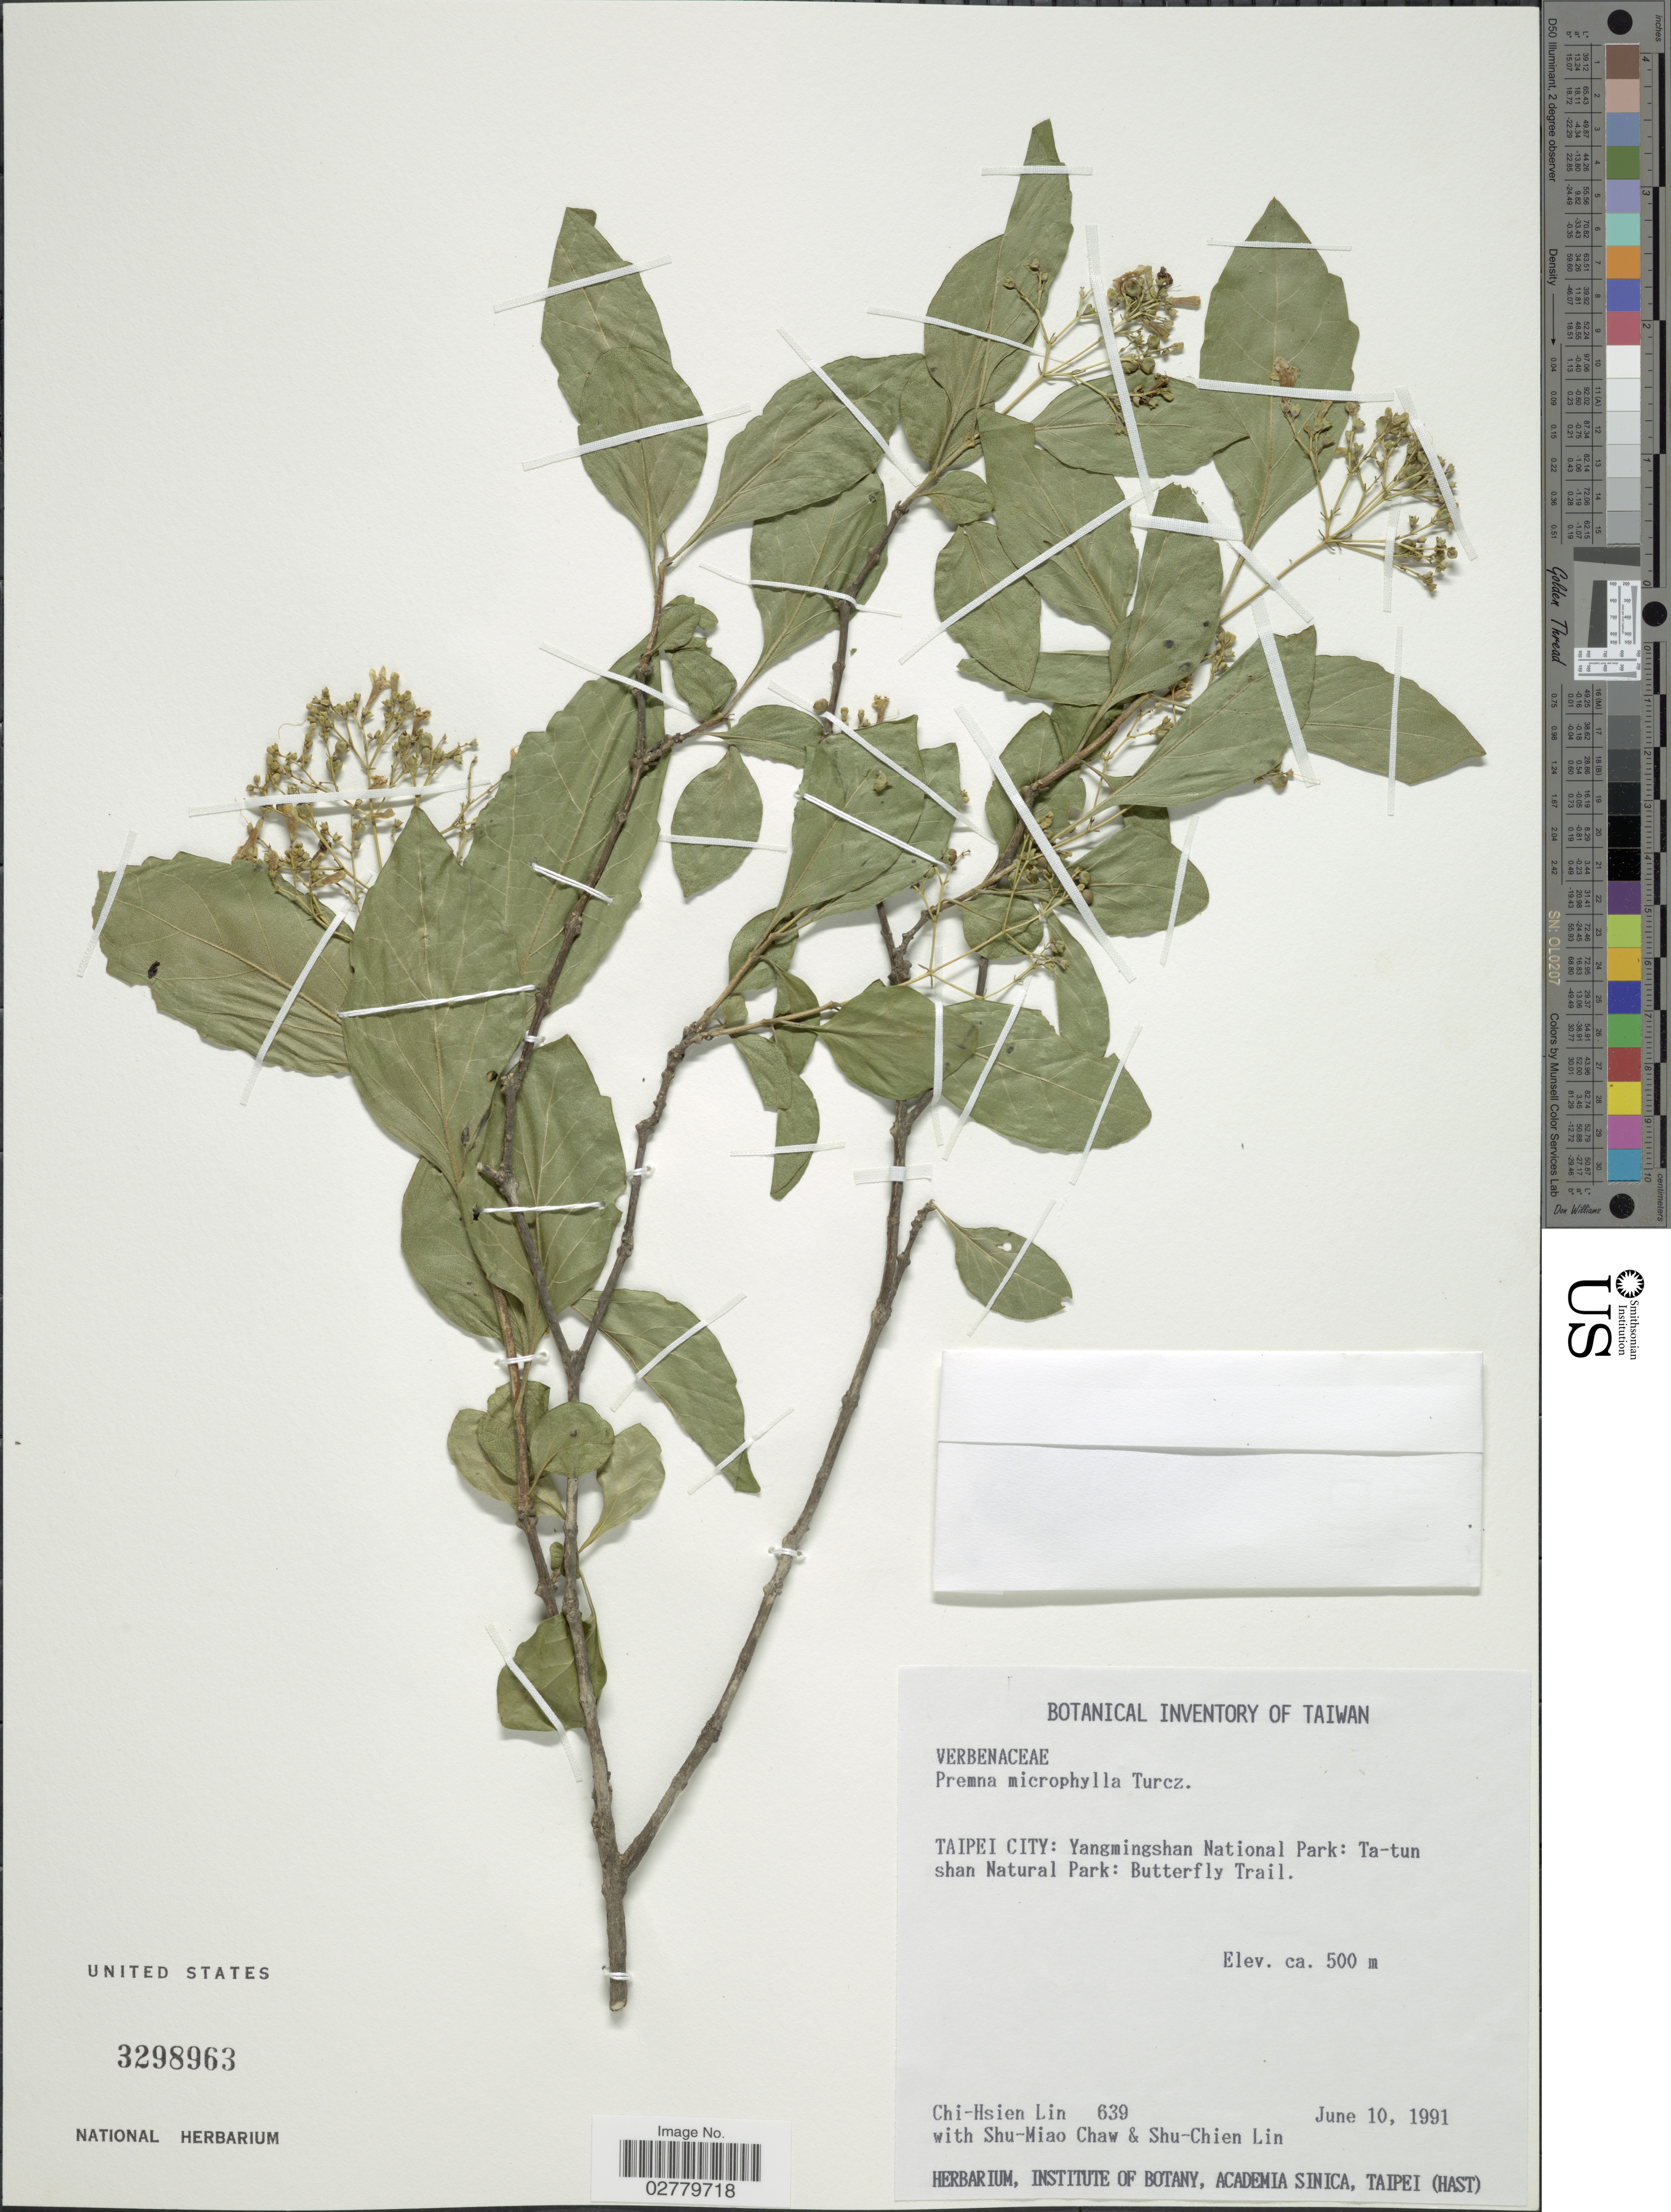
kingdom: Plantae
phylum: Tracheophyta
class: Magnoliopsida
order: Lamiales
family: Lamiaceae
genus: Premna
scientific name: Premna microphylla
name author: Turcz.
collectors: C. Lin, S. Chaw & S. Lin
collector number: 639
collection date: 1991-06-10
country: Taiwan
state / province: Taipei City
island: Taiwan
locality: Yangmingshan National Park: Ta-tun shan Natural Park: Butterfly Trail.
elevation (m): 500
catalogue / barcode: US 3298963